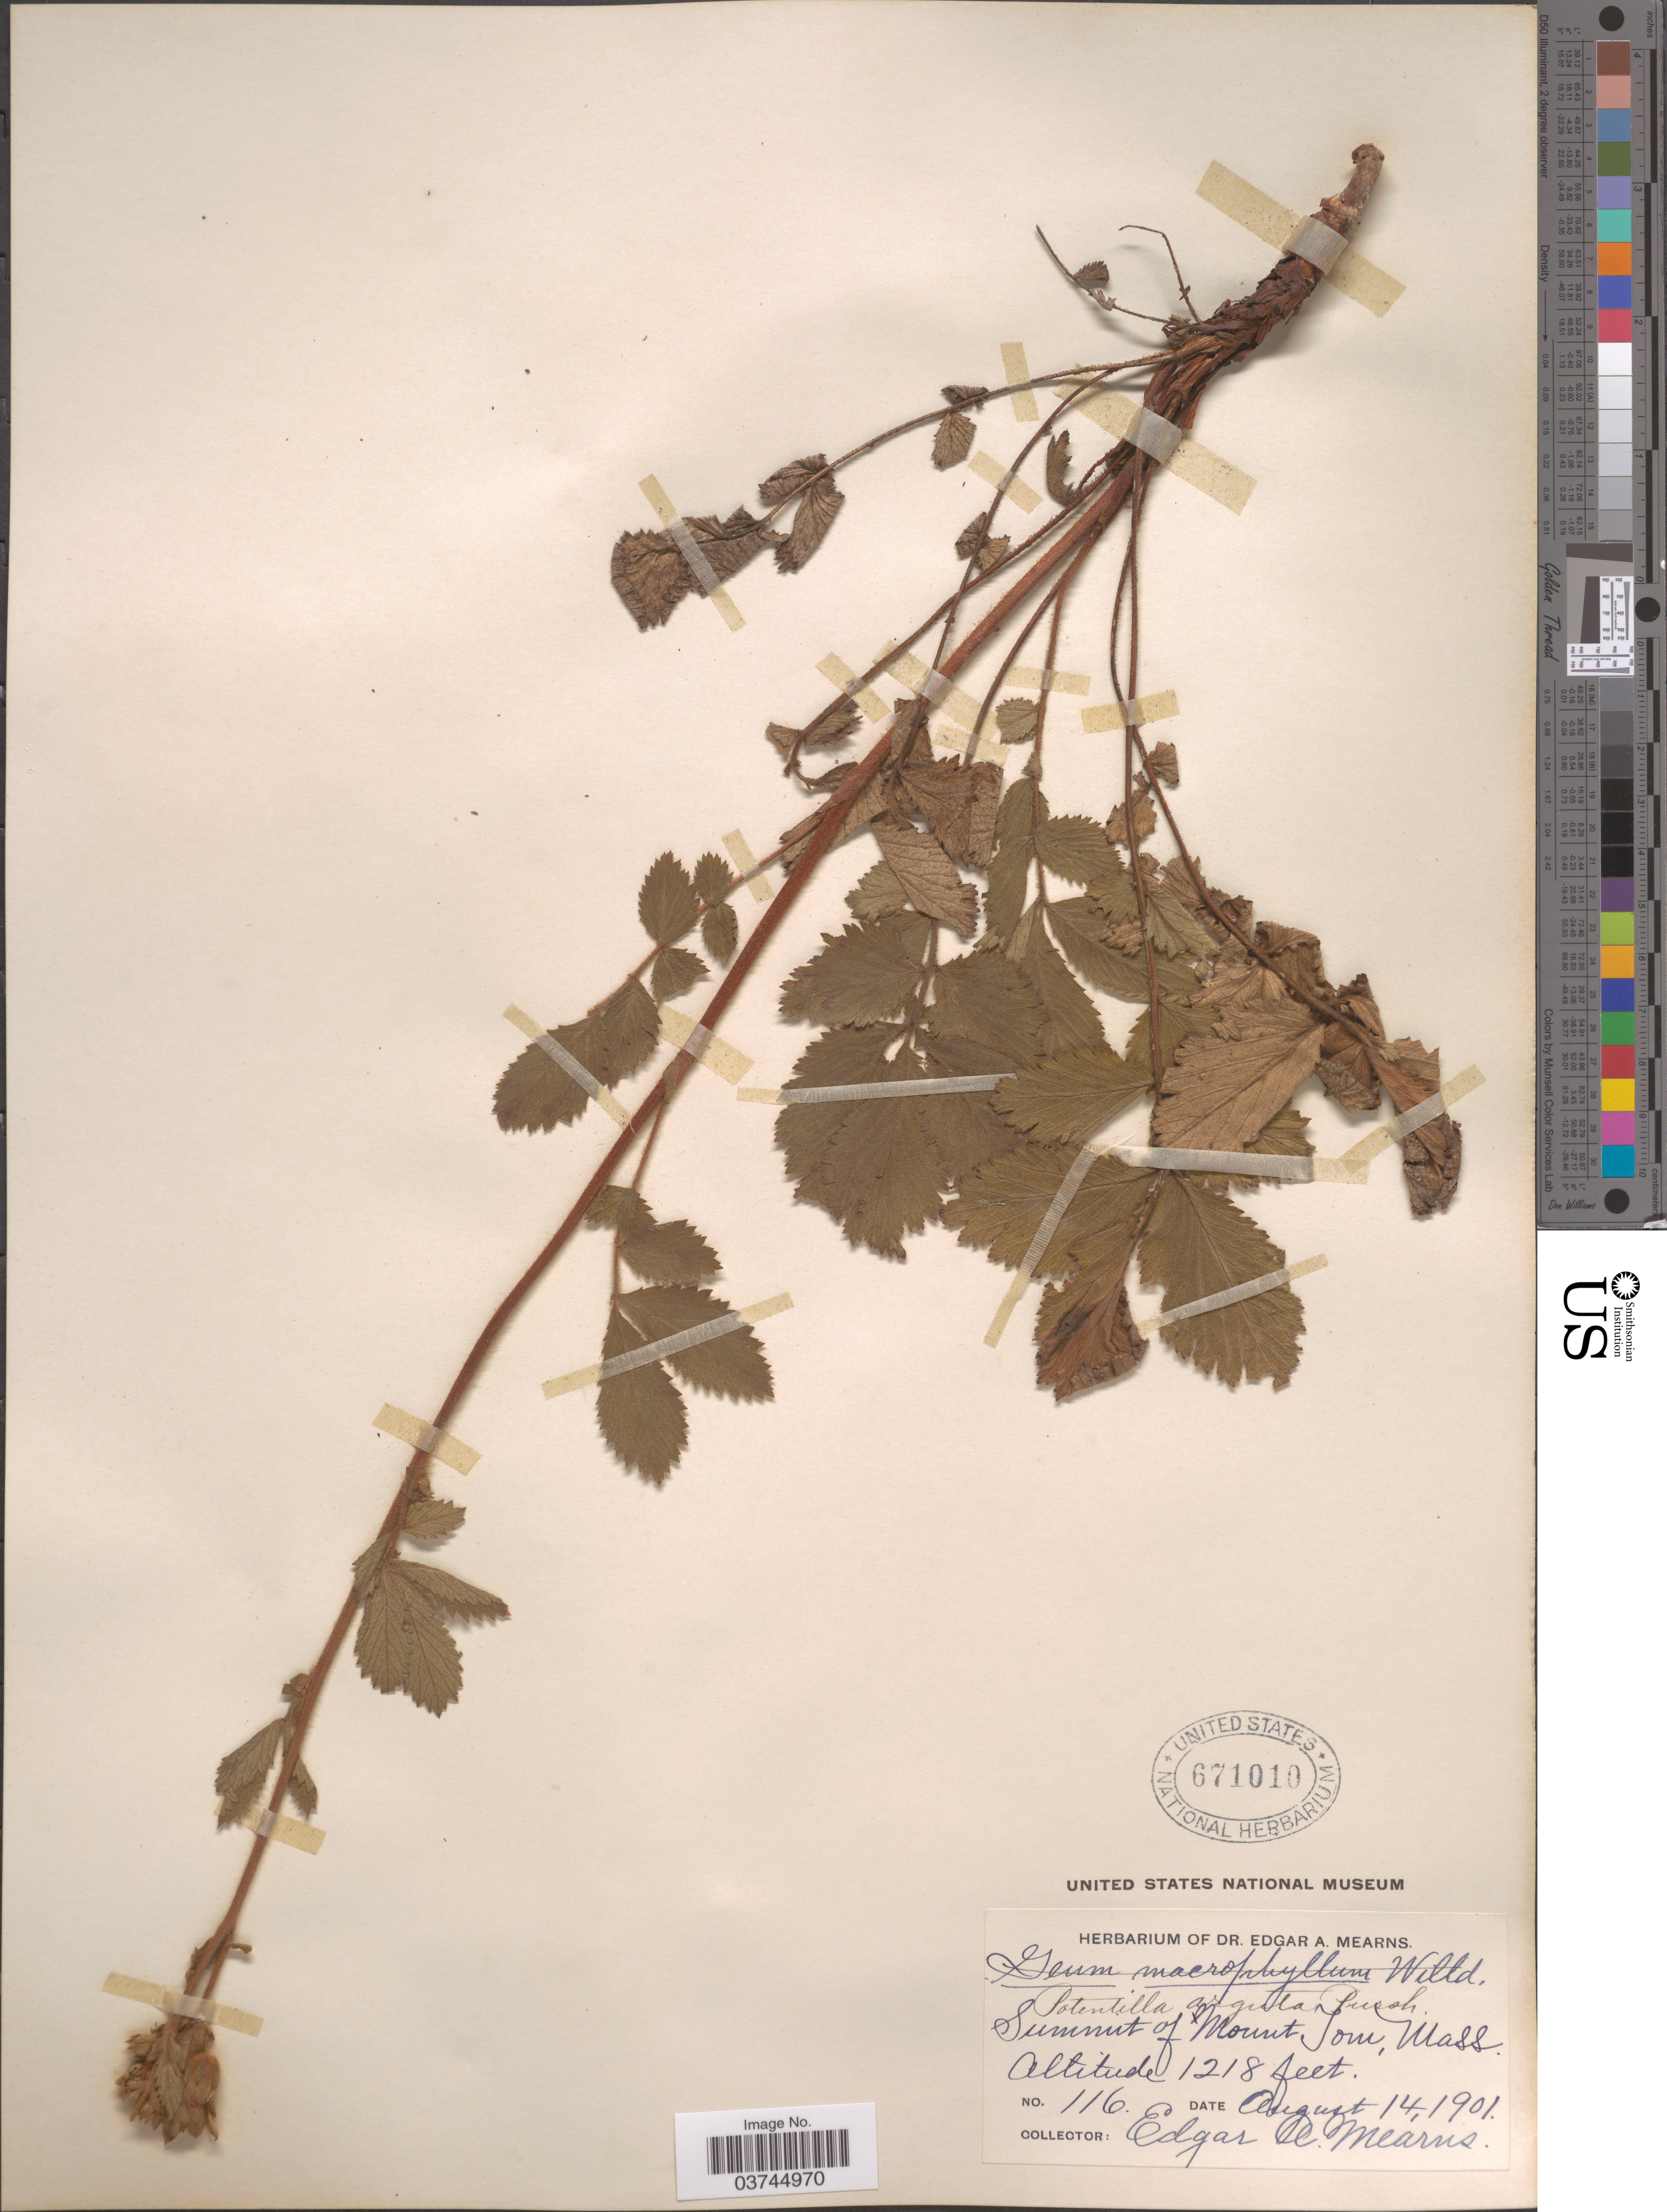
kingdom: Plantae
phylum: Tracheophyta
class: Magnoliopsida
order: Rosales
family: Rosaceae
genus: Drymocallis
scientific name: Drymocallis arguta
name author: (Pursh) Rydb.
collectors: E. A. Mearns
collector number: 116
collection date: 1901-08-14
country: United States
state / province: Massachusetts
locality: Summit of Mount Tom.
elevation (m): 371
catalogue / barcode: US 671010